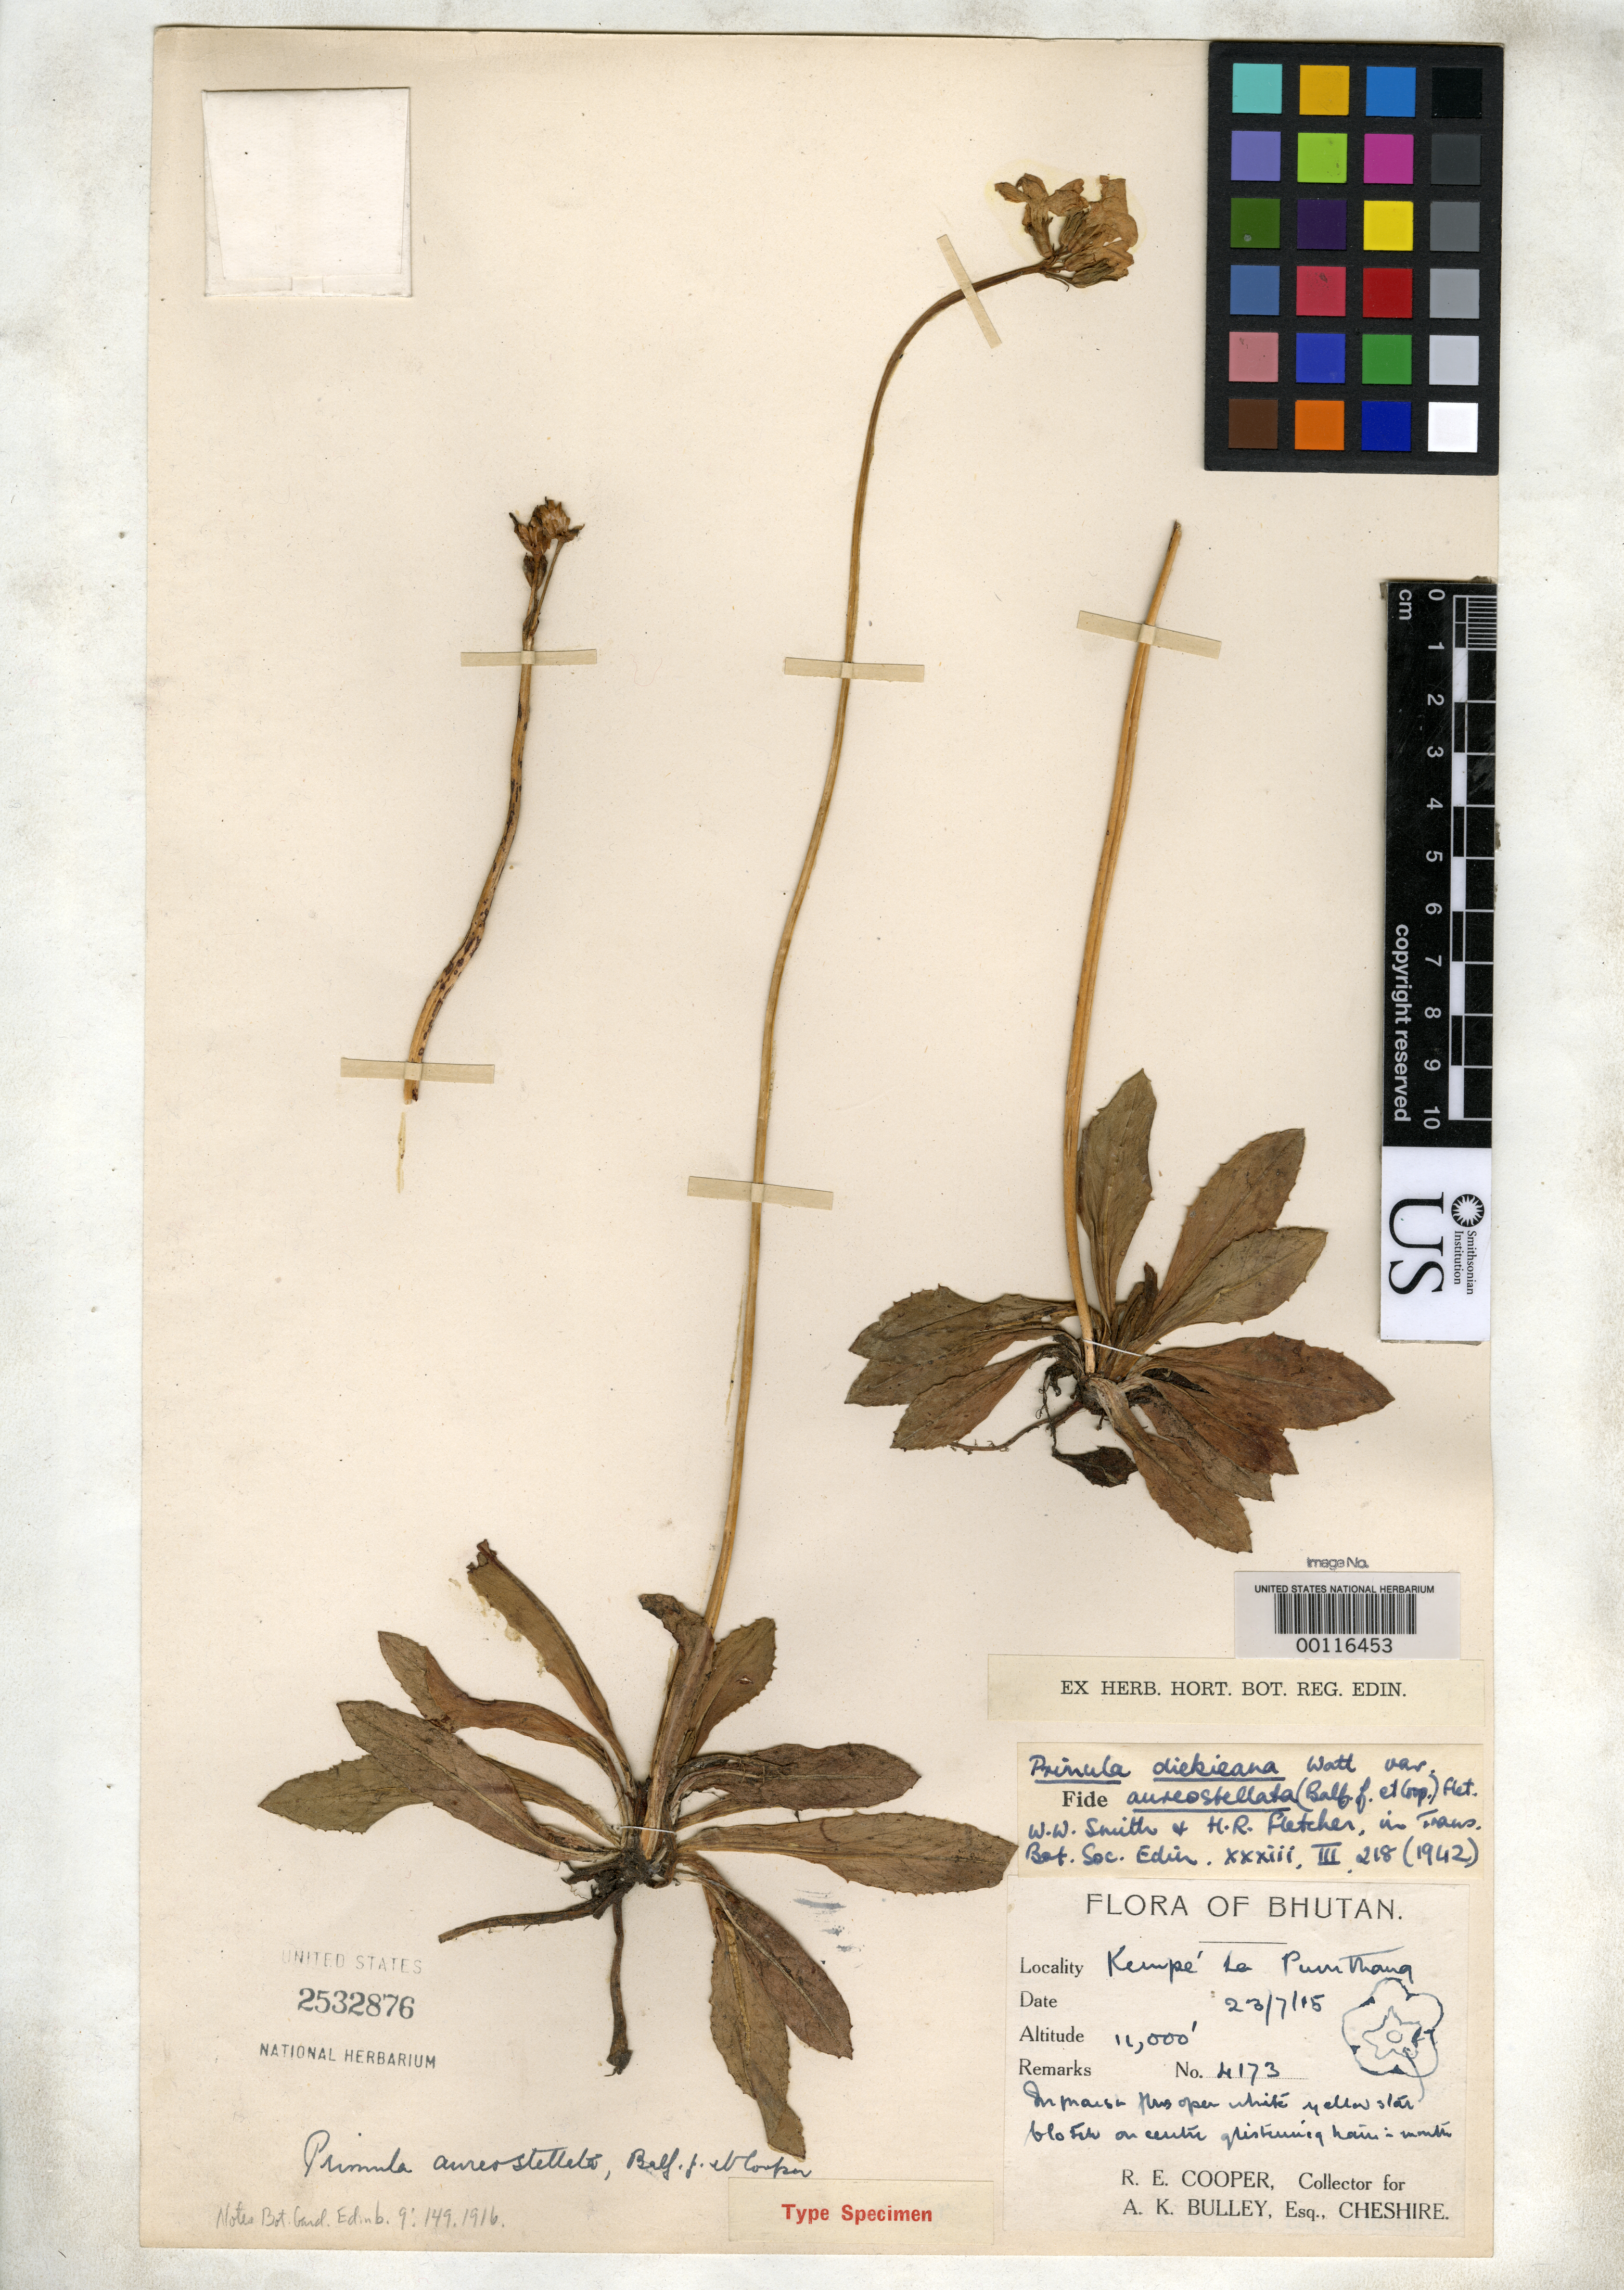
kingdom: Plantae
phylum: Tracheophyta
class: Magnoliopsida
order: Ericales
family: Primulaceae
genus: Primula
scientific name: Primula aureostellata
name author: Balf. f. & R.E. Cooper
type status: Isotype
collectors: R. E. Cooper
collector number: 4173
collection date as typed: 23 Jul 1915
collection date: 1915-07-23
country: Bhutan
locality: Kempe La, Pumthang.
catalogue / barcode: US 2532876